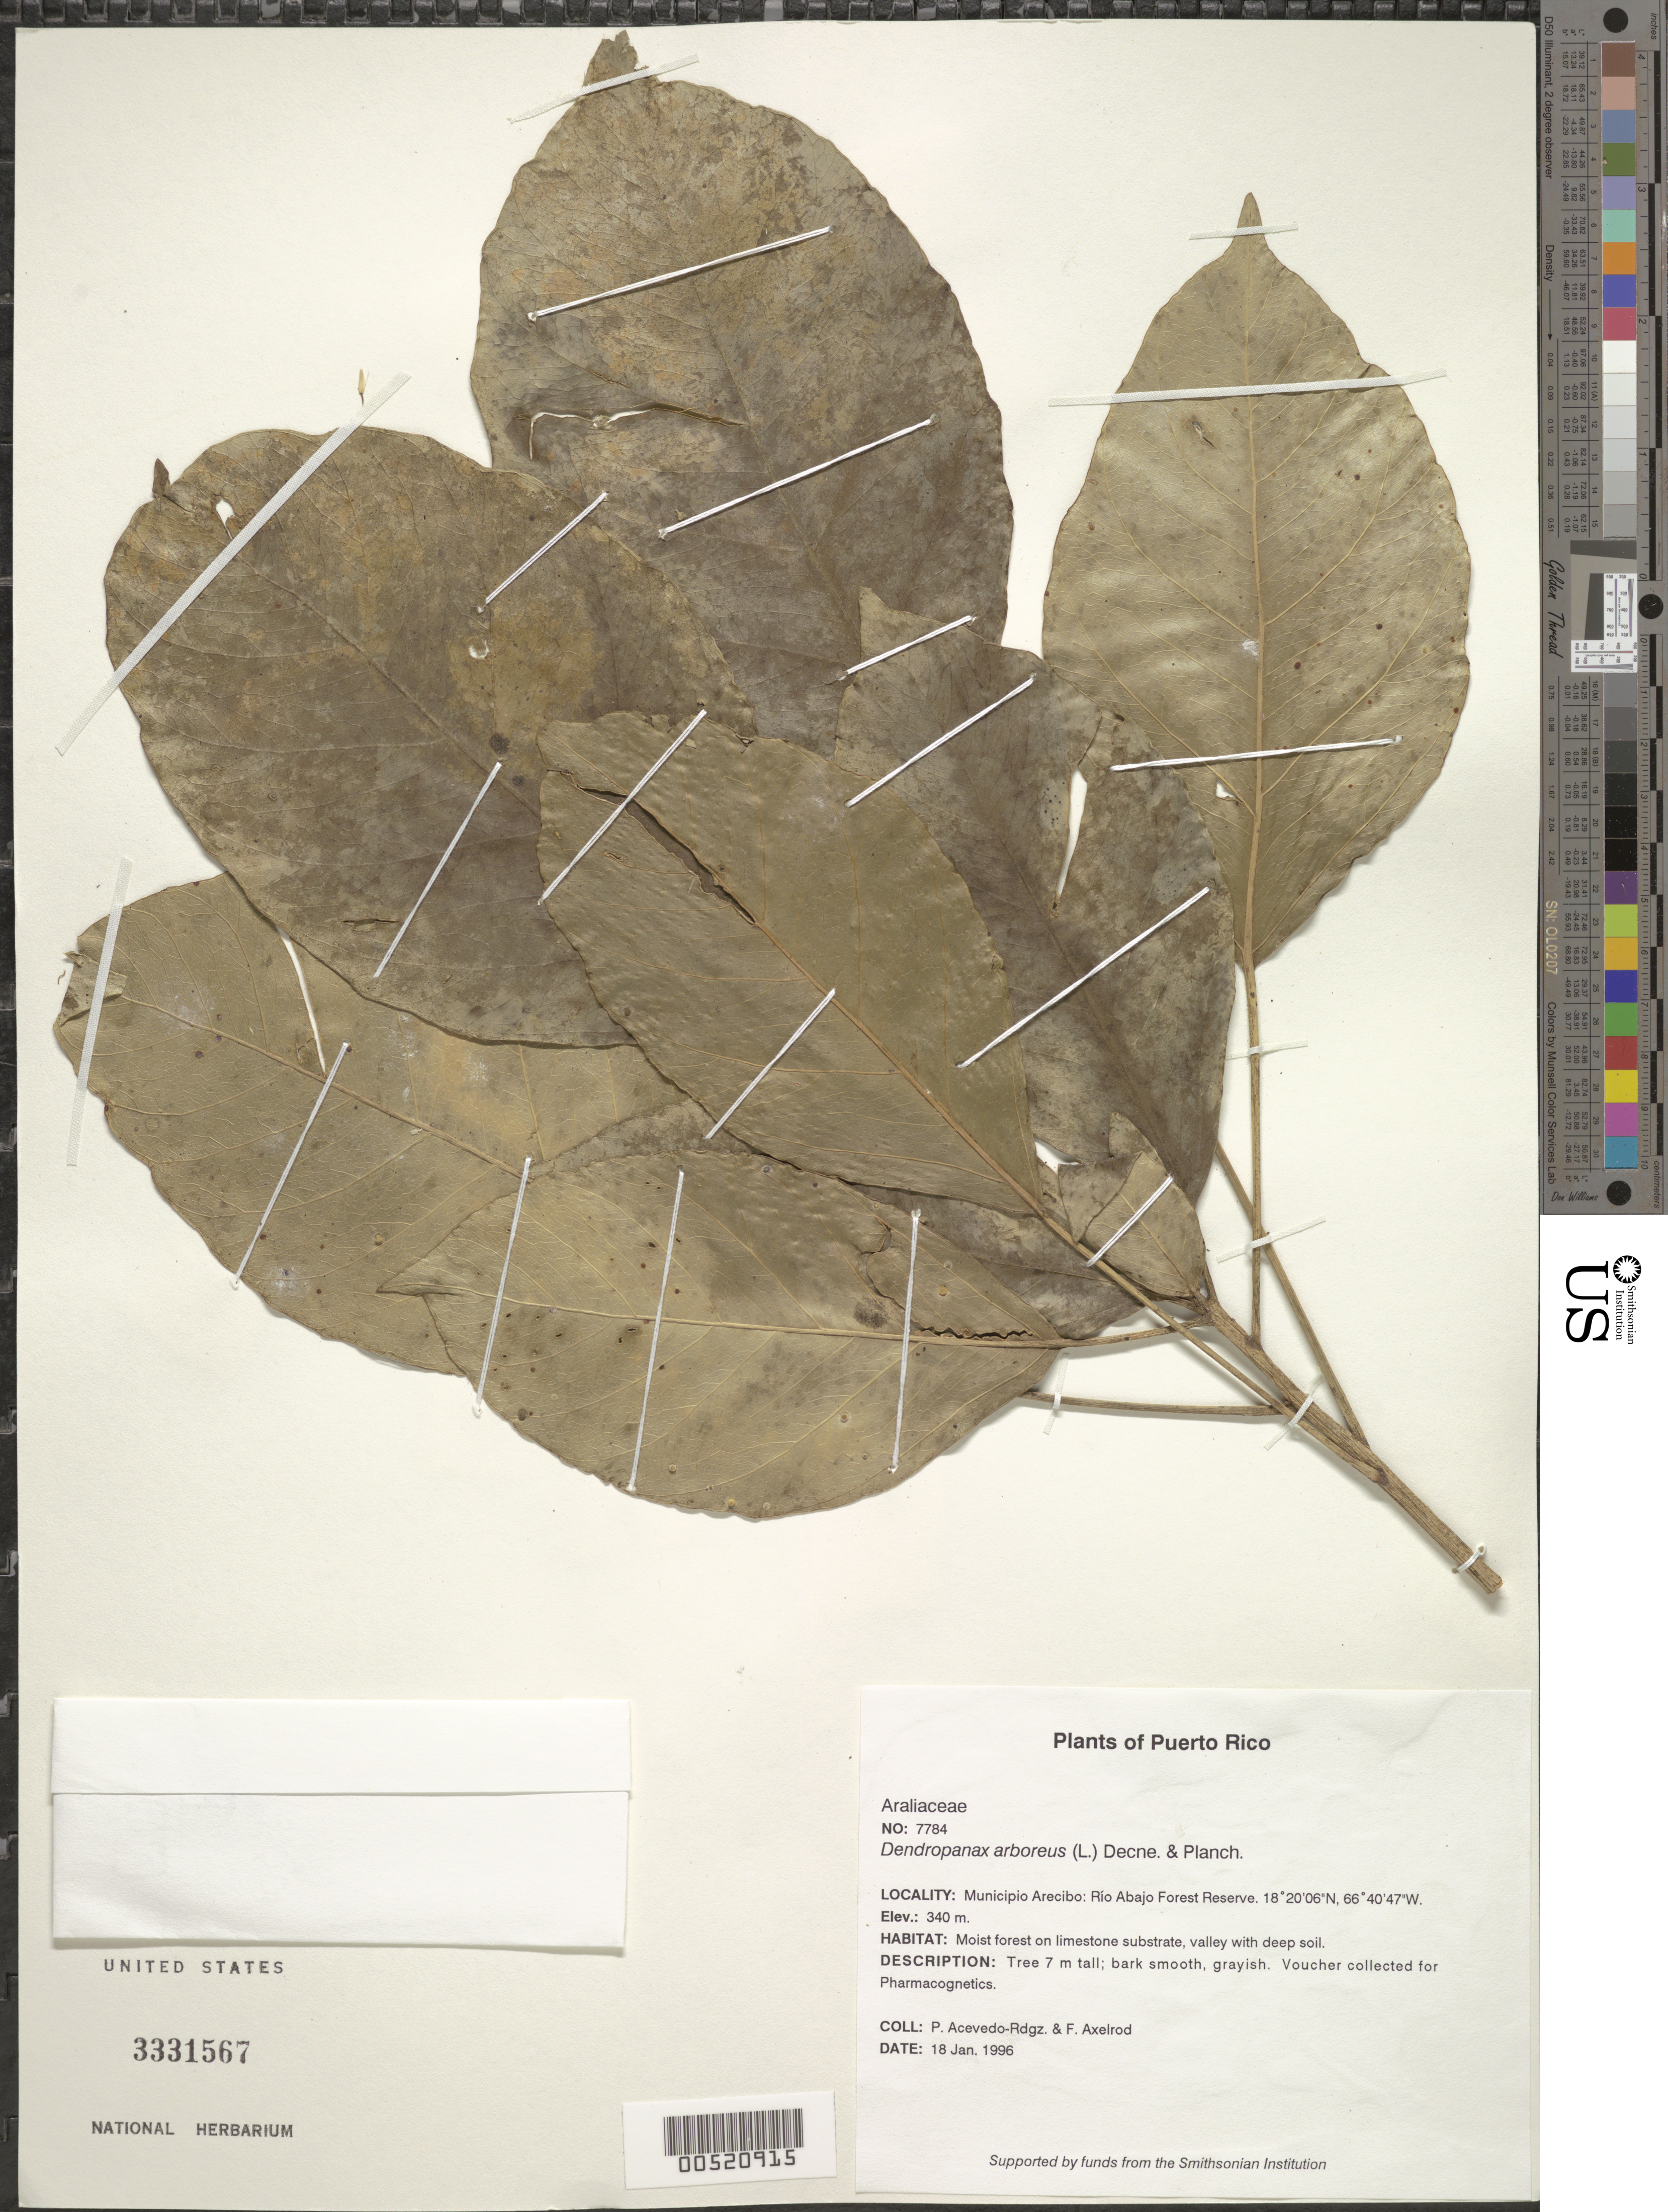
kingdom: Plantae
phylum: Tracheophyta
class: Magnoliopsida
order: Apiales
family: Araliaceae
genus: Dendropanax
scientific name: Dendropanax arboreus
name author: (L.) Decne. & Planch.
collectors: P. Acevedo-Rodr. & F. S. Axelrod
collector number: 7784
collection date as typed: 18 Jan 1996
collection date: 1996-01-18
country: Puerto Rico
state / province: Arecibo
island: Puerto Rico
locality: Arecibo; Río Abajo Forest Reserve.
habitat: Moist forest on limestone substrate.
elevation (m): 340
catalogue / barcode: US 3331567